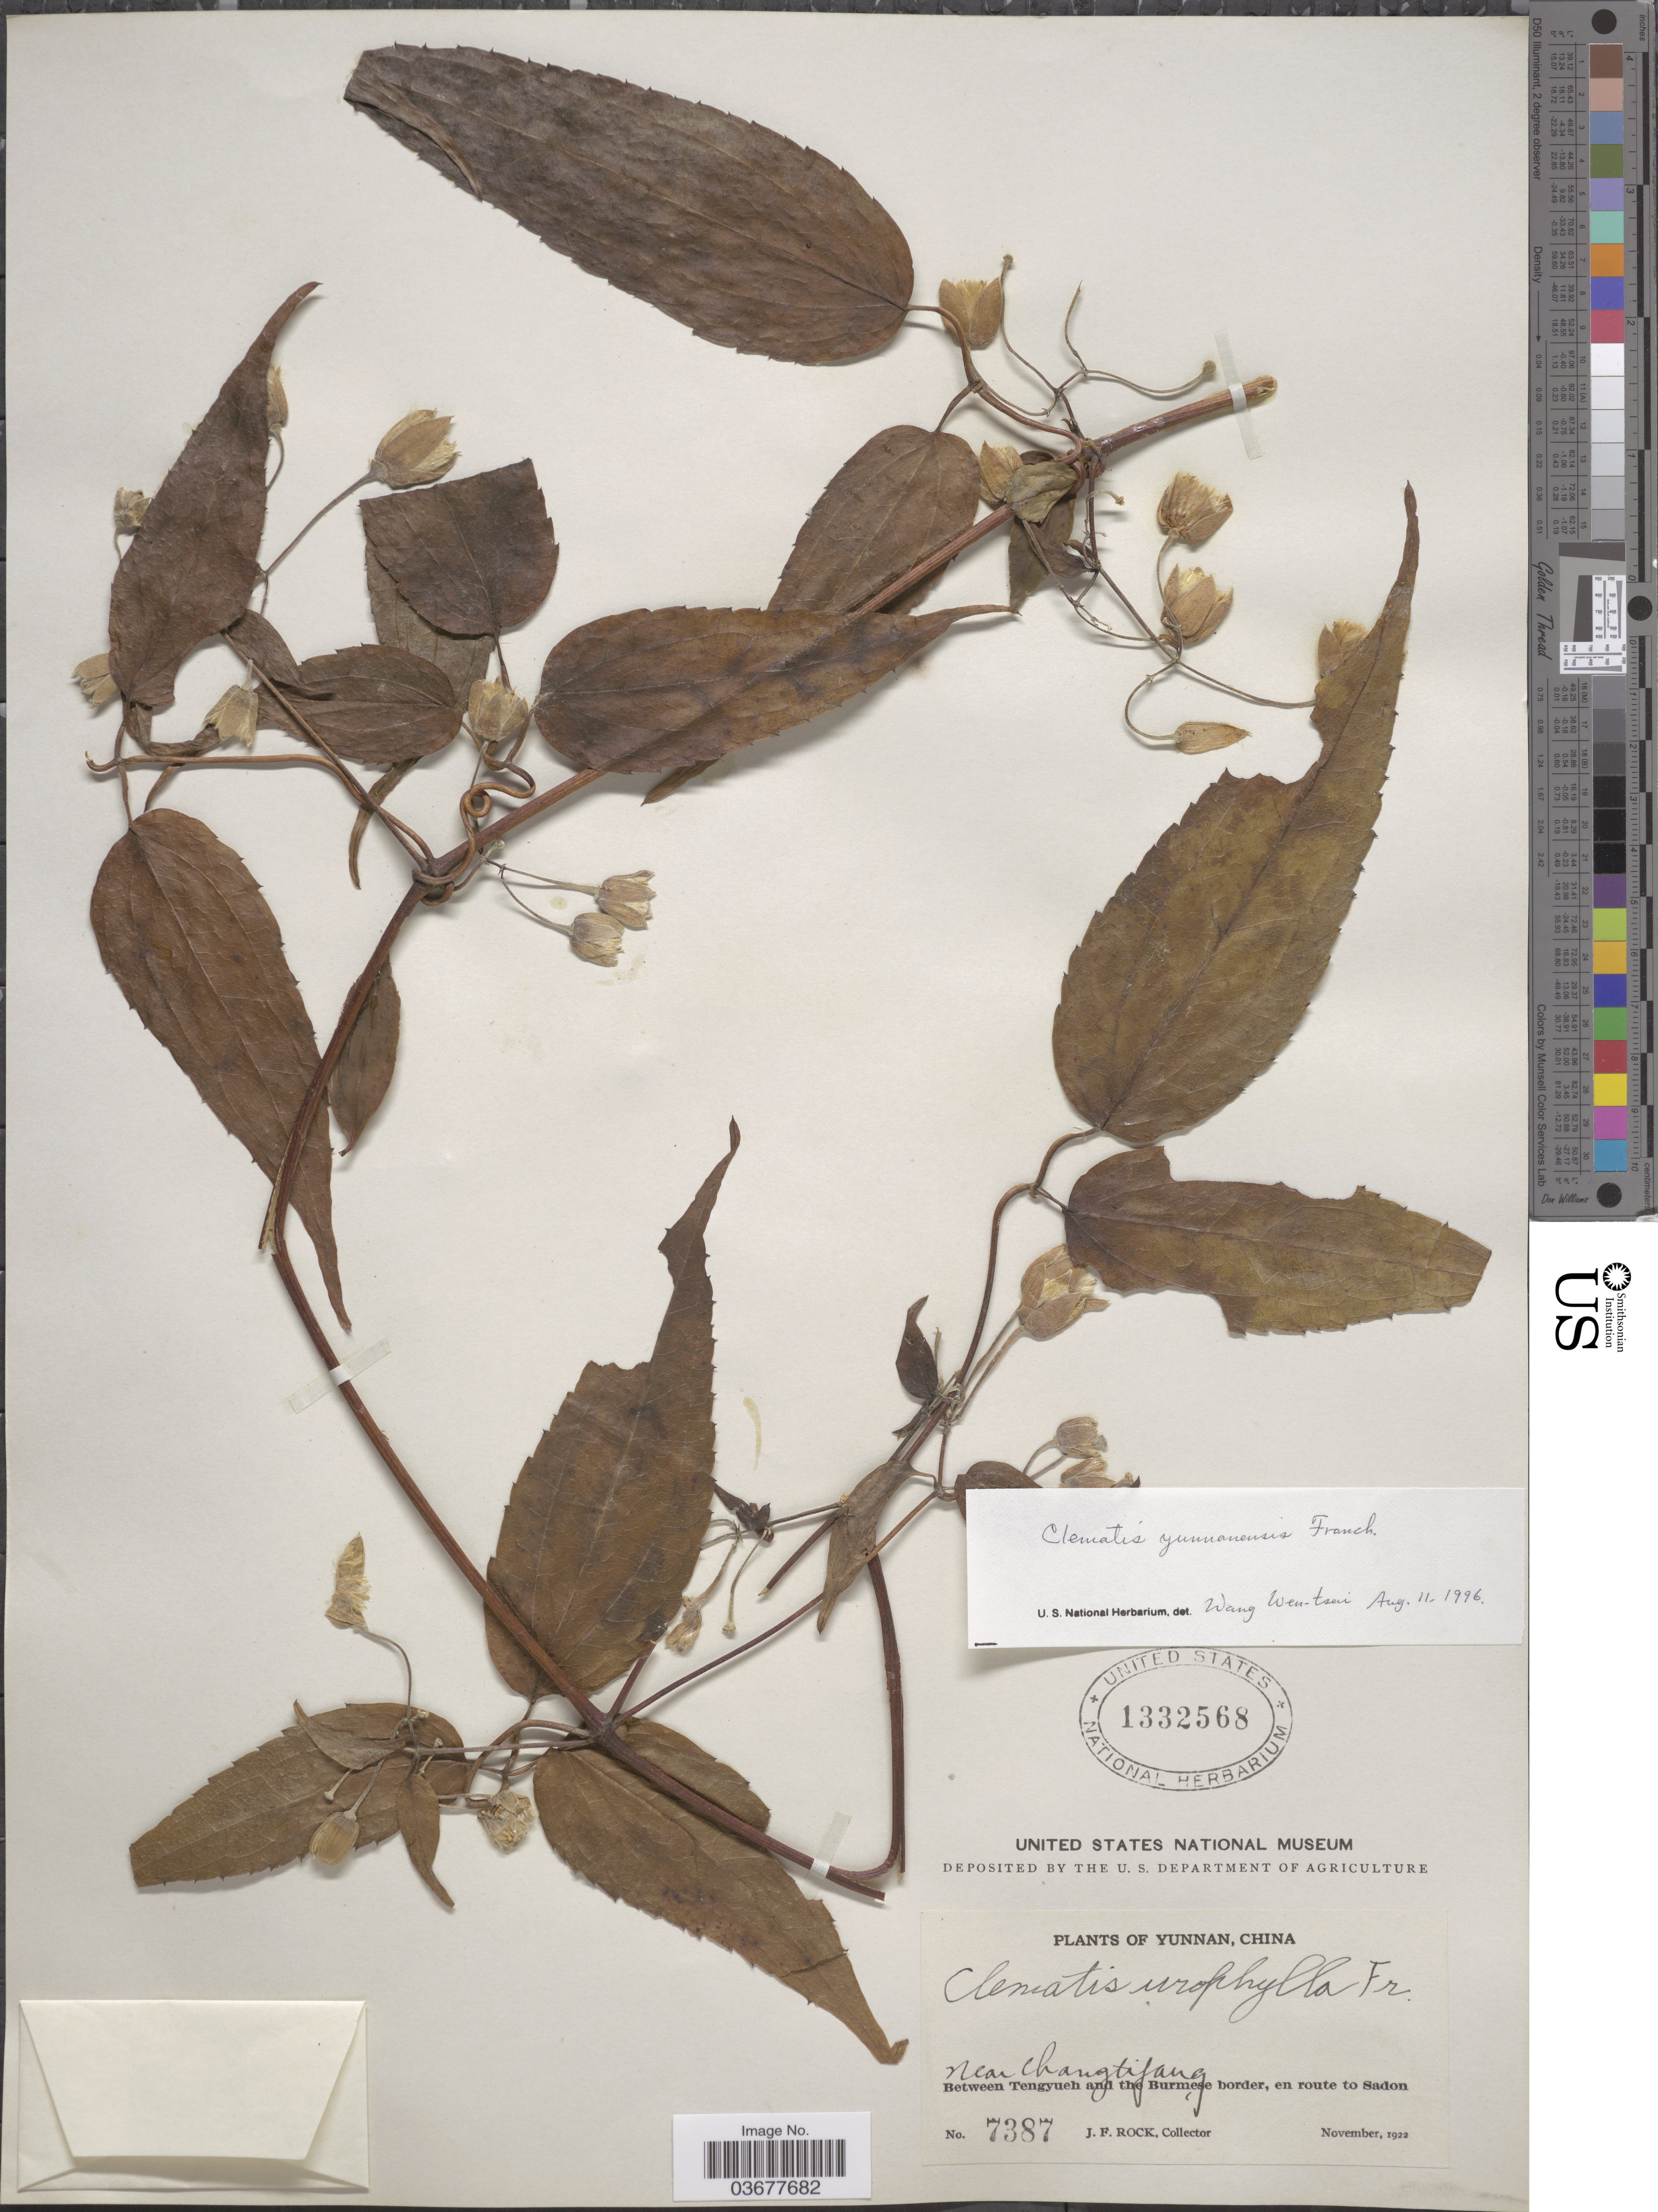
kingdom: Plantae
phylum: Tracheophyta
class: Magnoliopsida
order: Ranunculales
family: Ranunculaceae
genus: Clematis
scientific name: Clematis yunnanensis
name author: Franch.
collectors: J. Rock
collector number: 7387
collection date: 1922-11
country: China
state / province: Yunnan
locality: Near Changtifang. Between Tengyueh and the Burmese border, en route to Sadon.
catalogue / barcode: US 1332568